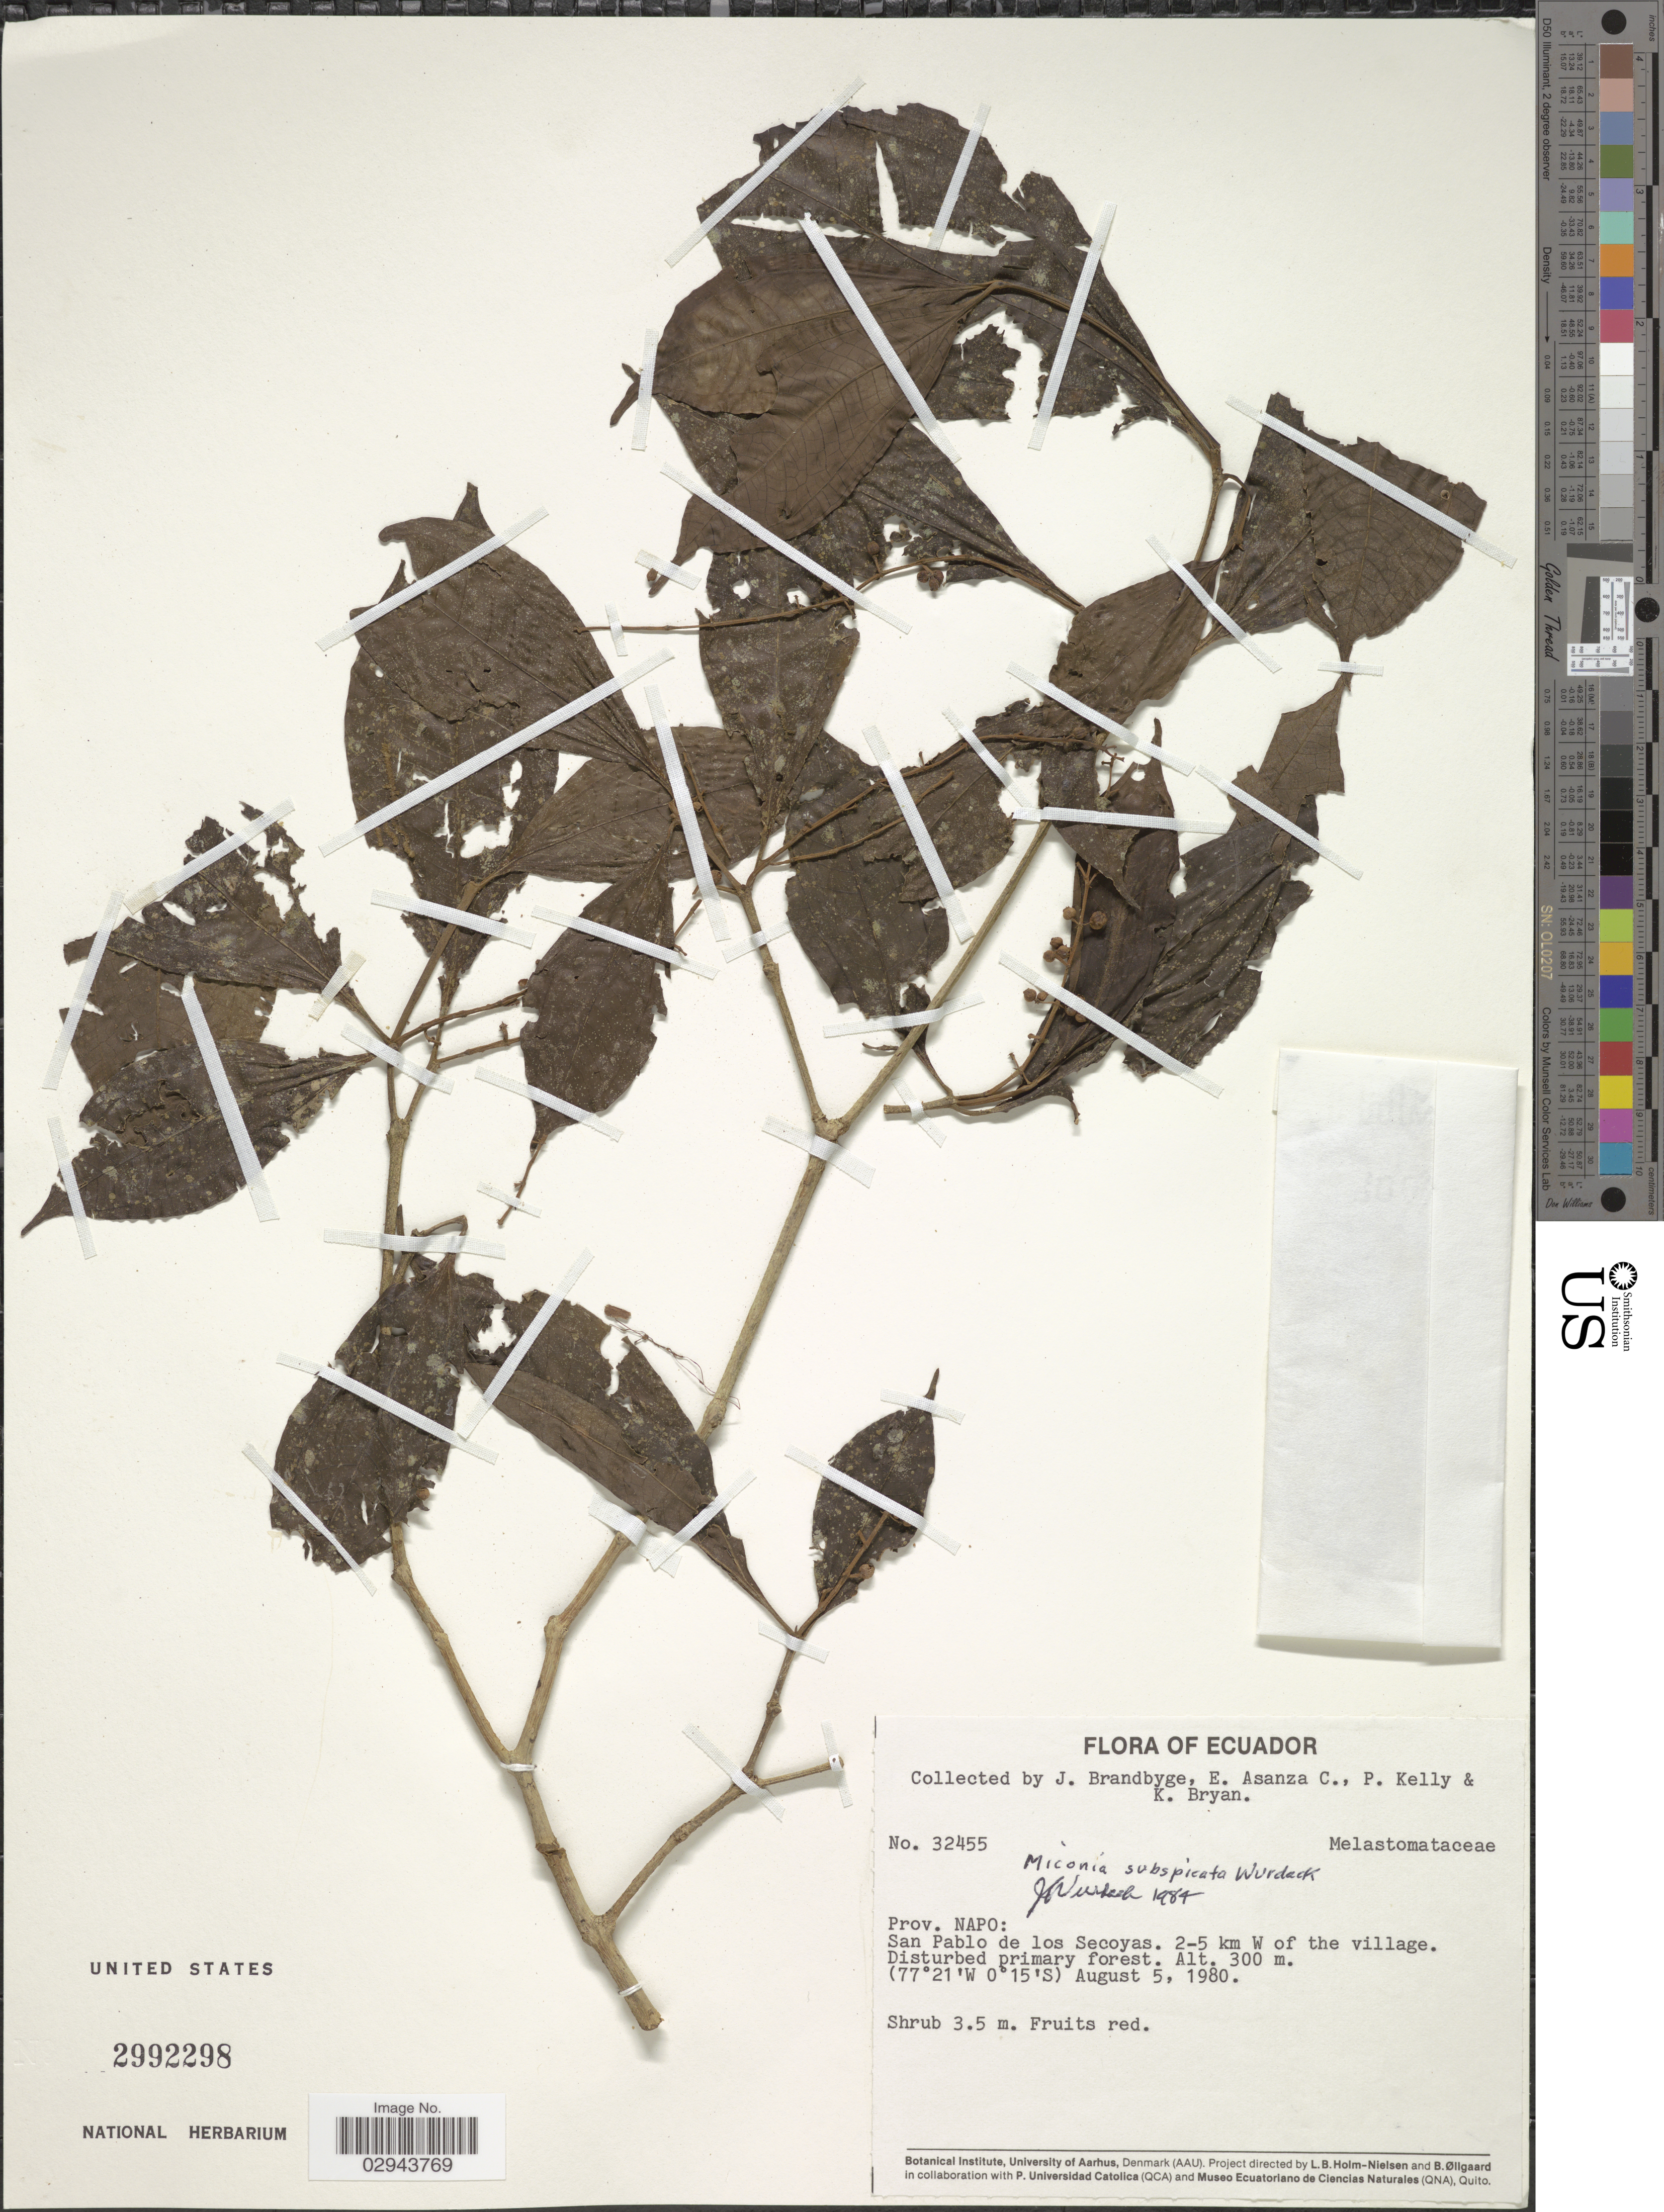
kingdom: Plantae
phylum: Tracheophyta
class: Magnoliopsida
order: Myrtales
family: Melastomataceae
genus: Miconia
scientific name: Miconia subspicata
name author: Wurdack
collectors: J. Brandbyge, E. Asanza C., P. Kelly & K. Bryan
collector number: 32455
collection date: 1980-08-05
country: Ecuador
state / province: Napo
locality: San Pablo de los Secoyas. 2-5 km W of the village.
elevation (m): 300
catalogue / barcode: US 2992298